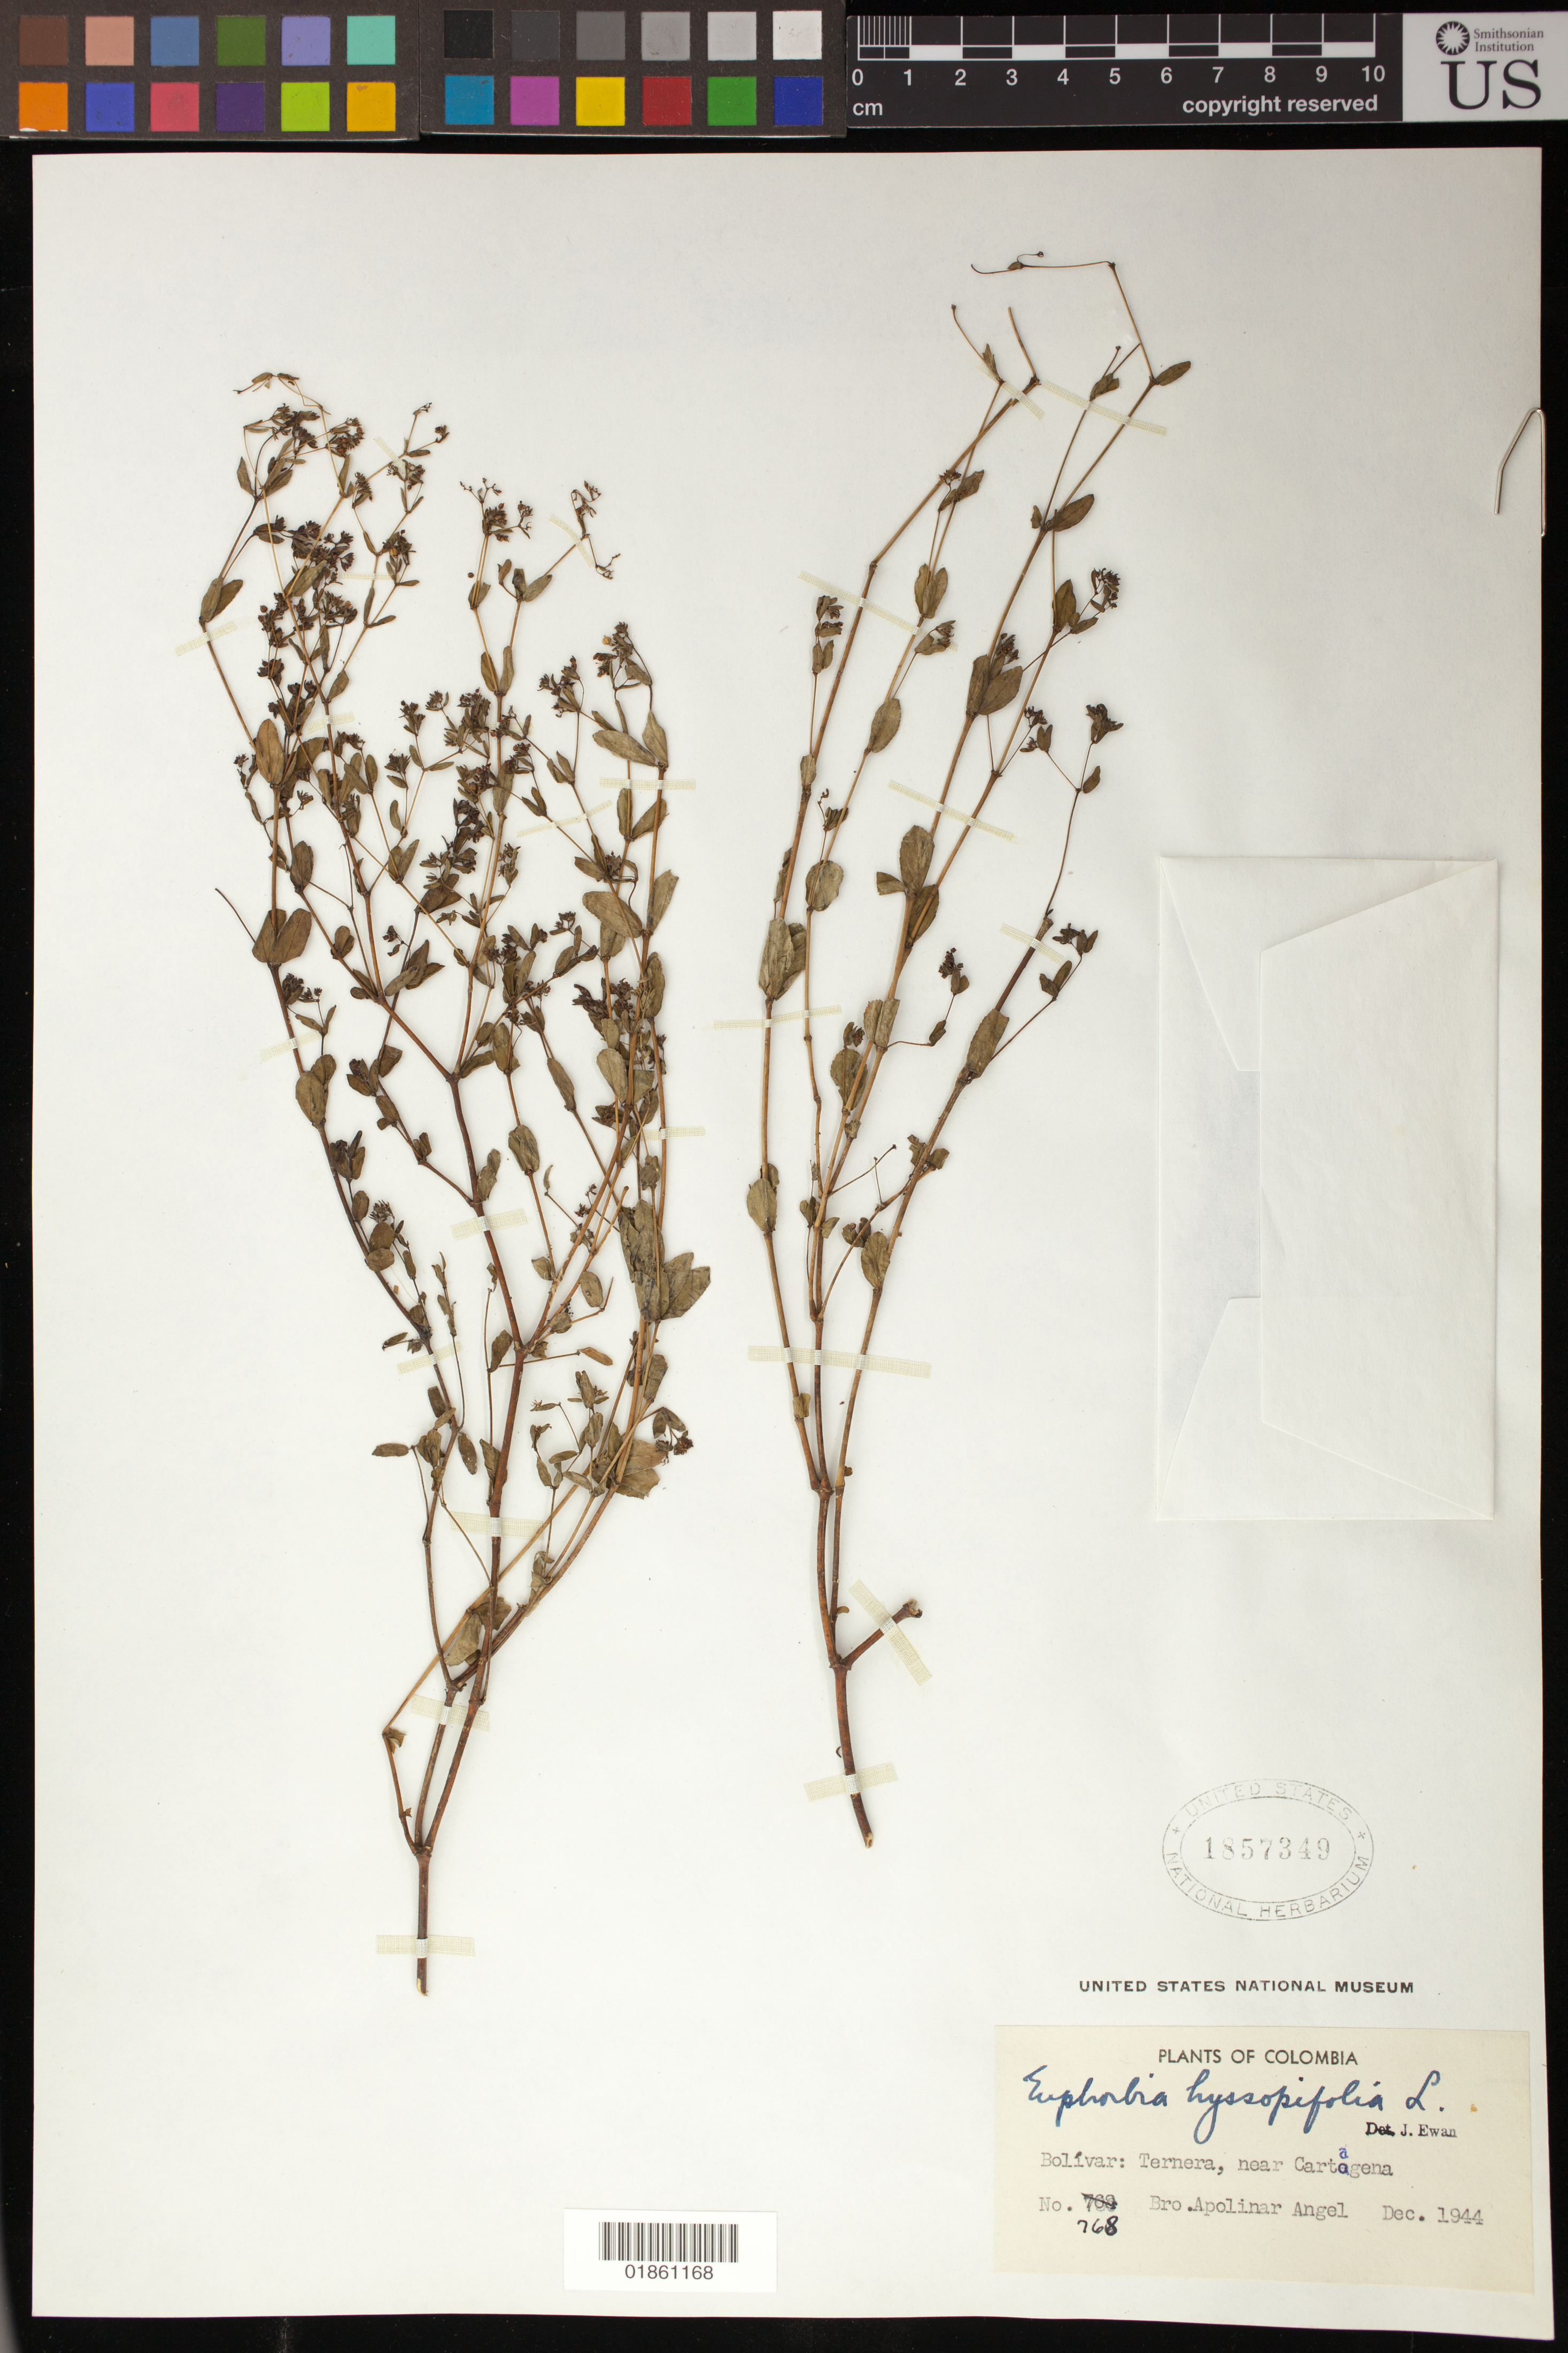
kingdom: Plantae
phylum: Tracheophyta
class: Magnoliopsida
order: Malpighiales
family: Euphorbiaceae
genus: Euphorbia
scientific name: Euphorbia hyssopifolia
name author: L.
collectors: A. Angel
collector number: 768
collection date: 1944-12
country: Colombia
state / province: Bolívar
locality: Ternera, near Cartogena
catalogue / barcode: US 1857349